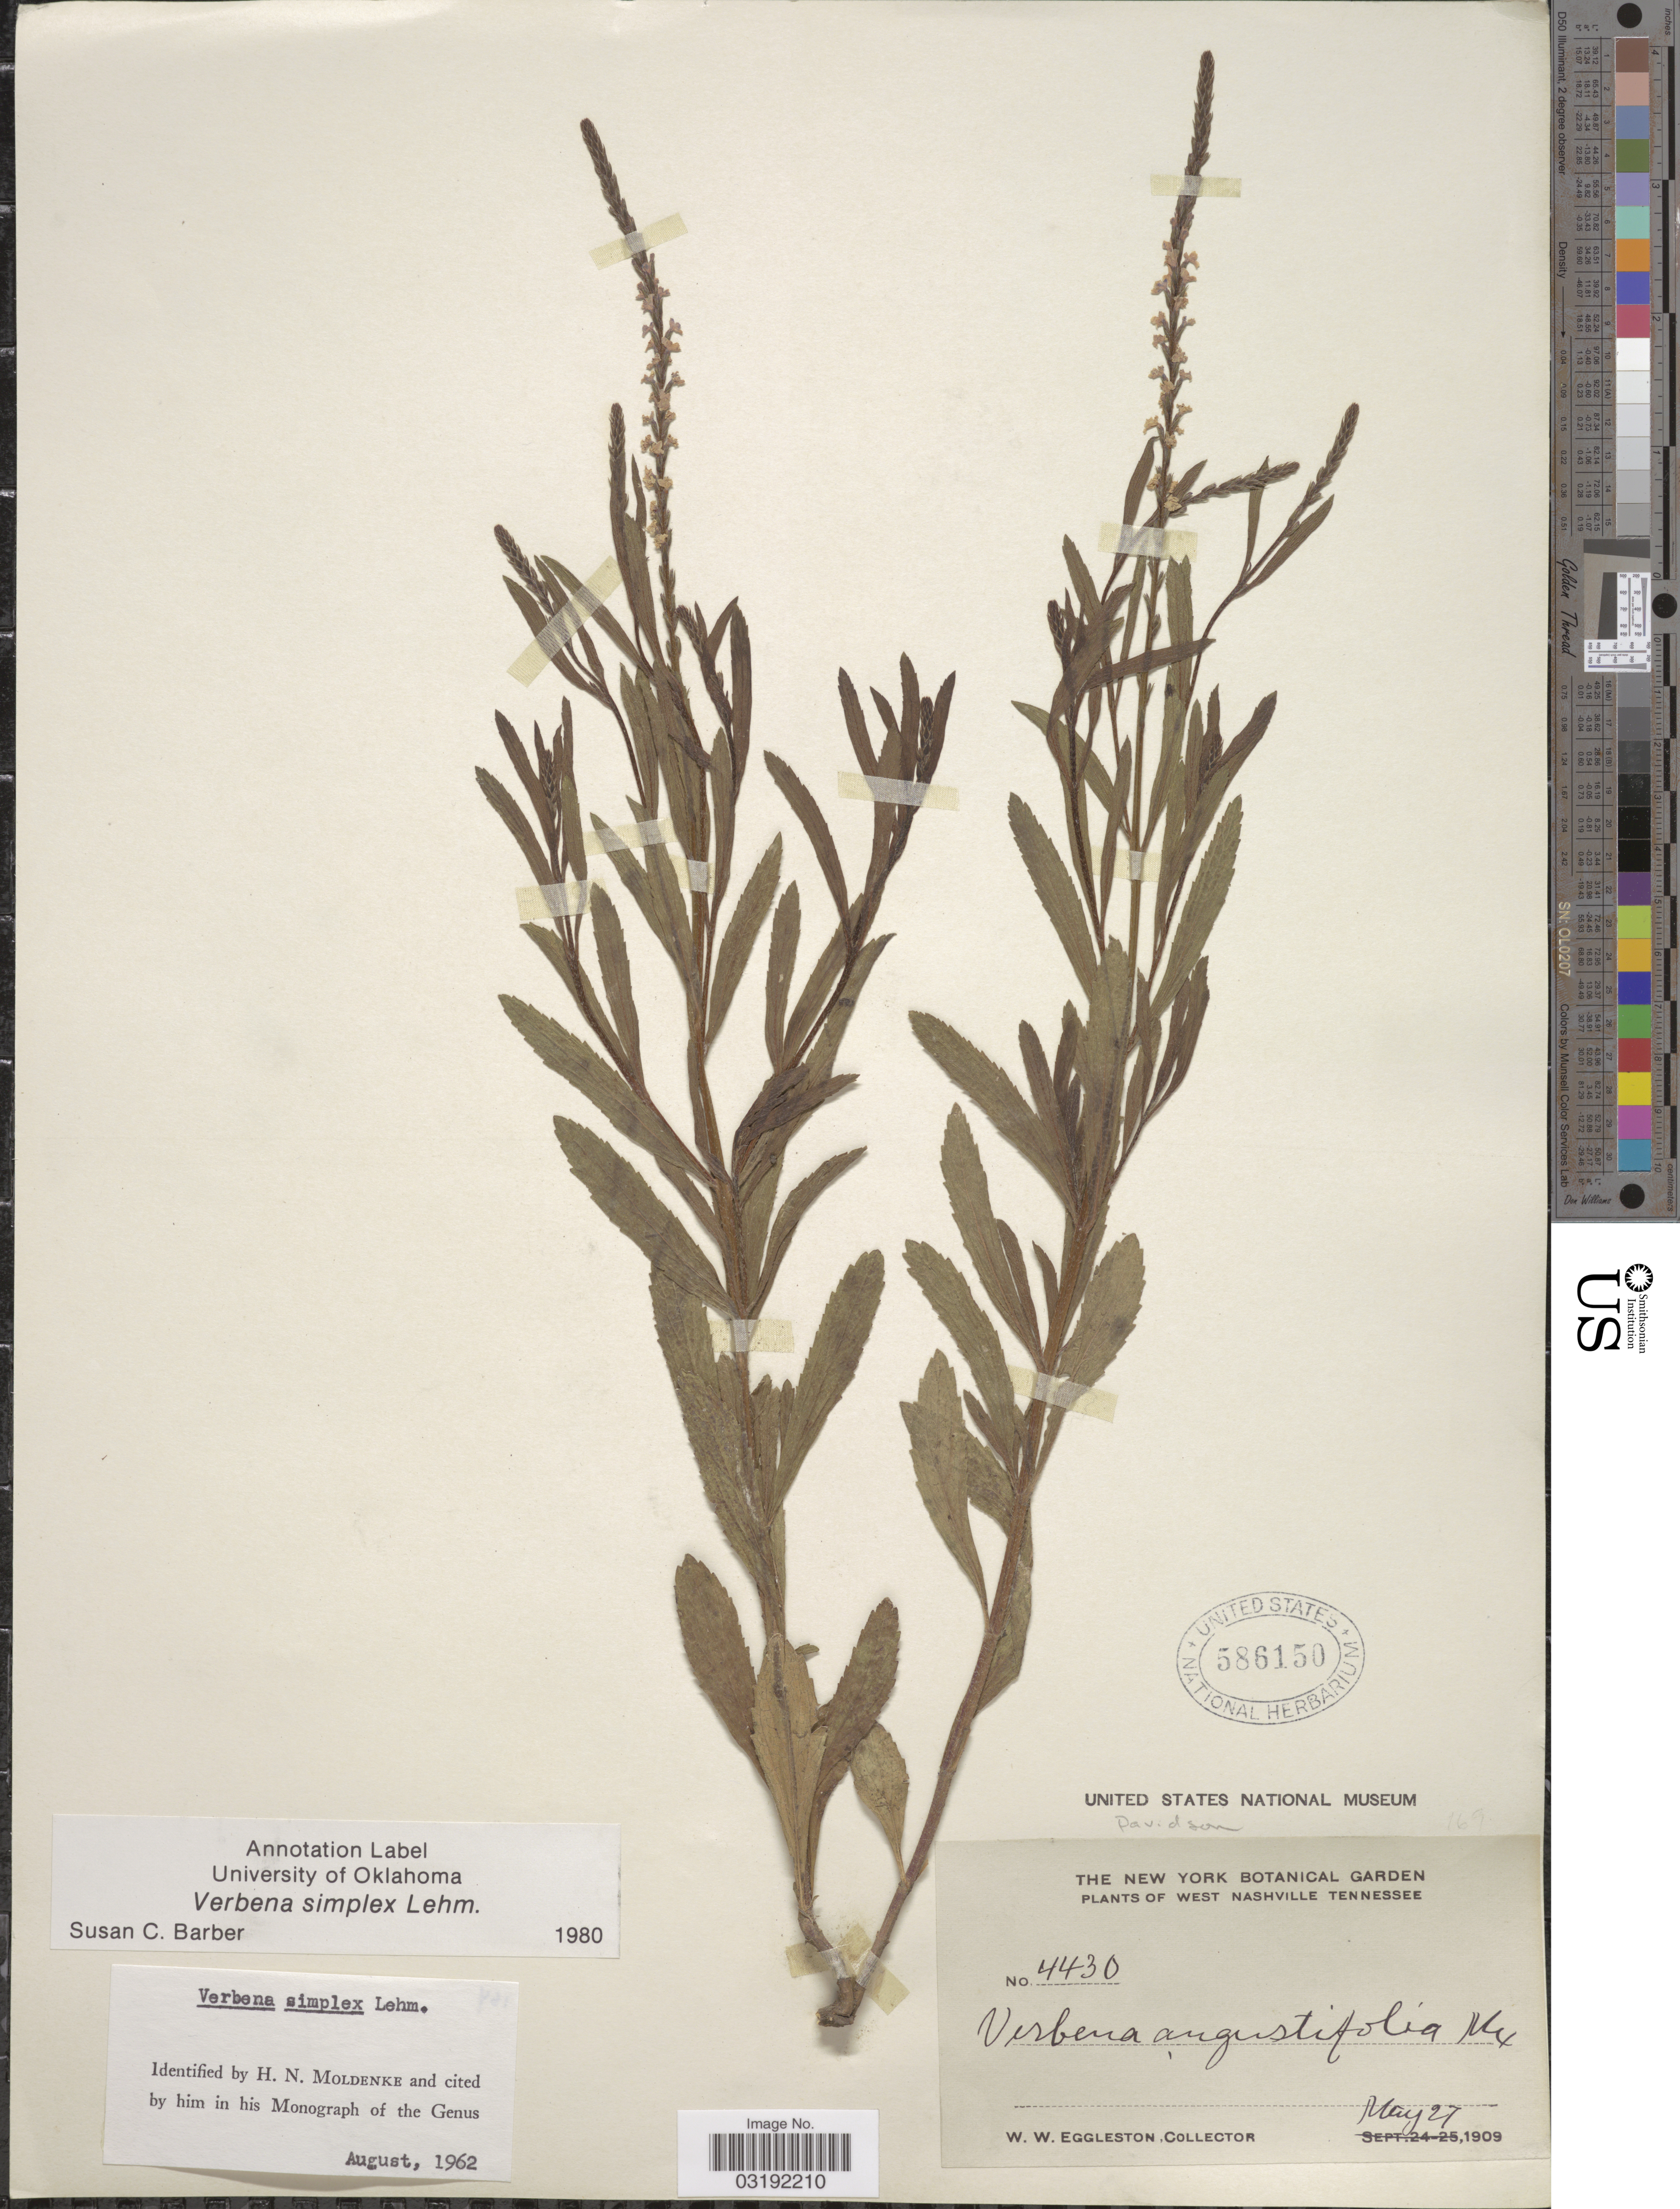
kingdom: Plantae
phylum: Tracheophyta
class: Magnoliopsida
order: Lamiales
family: Verbenaceae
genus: Verbena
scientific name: Verbena simplex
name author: F. Lehm.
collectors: W. W. Eggleston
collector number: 4430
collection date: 1909-05-27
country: United States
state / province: Tennessee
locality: West Nashville. Davidson.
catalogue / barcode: US 586150